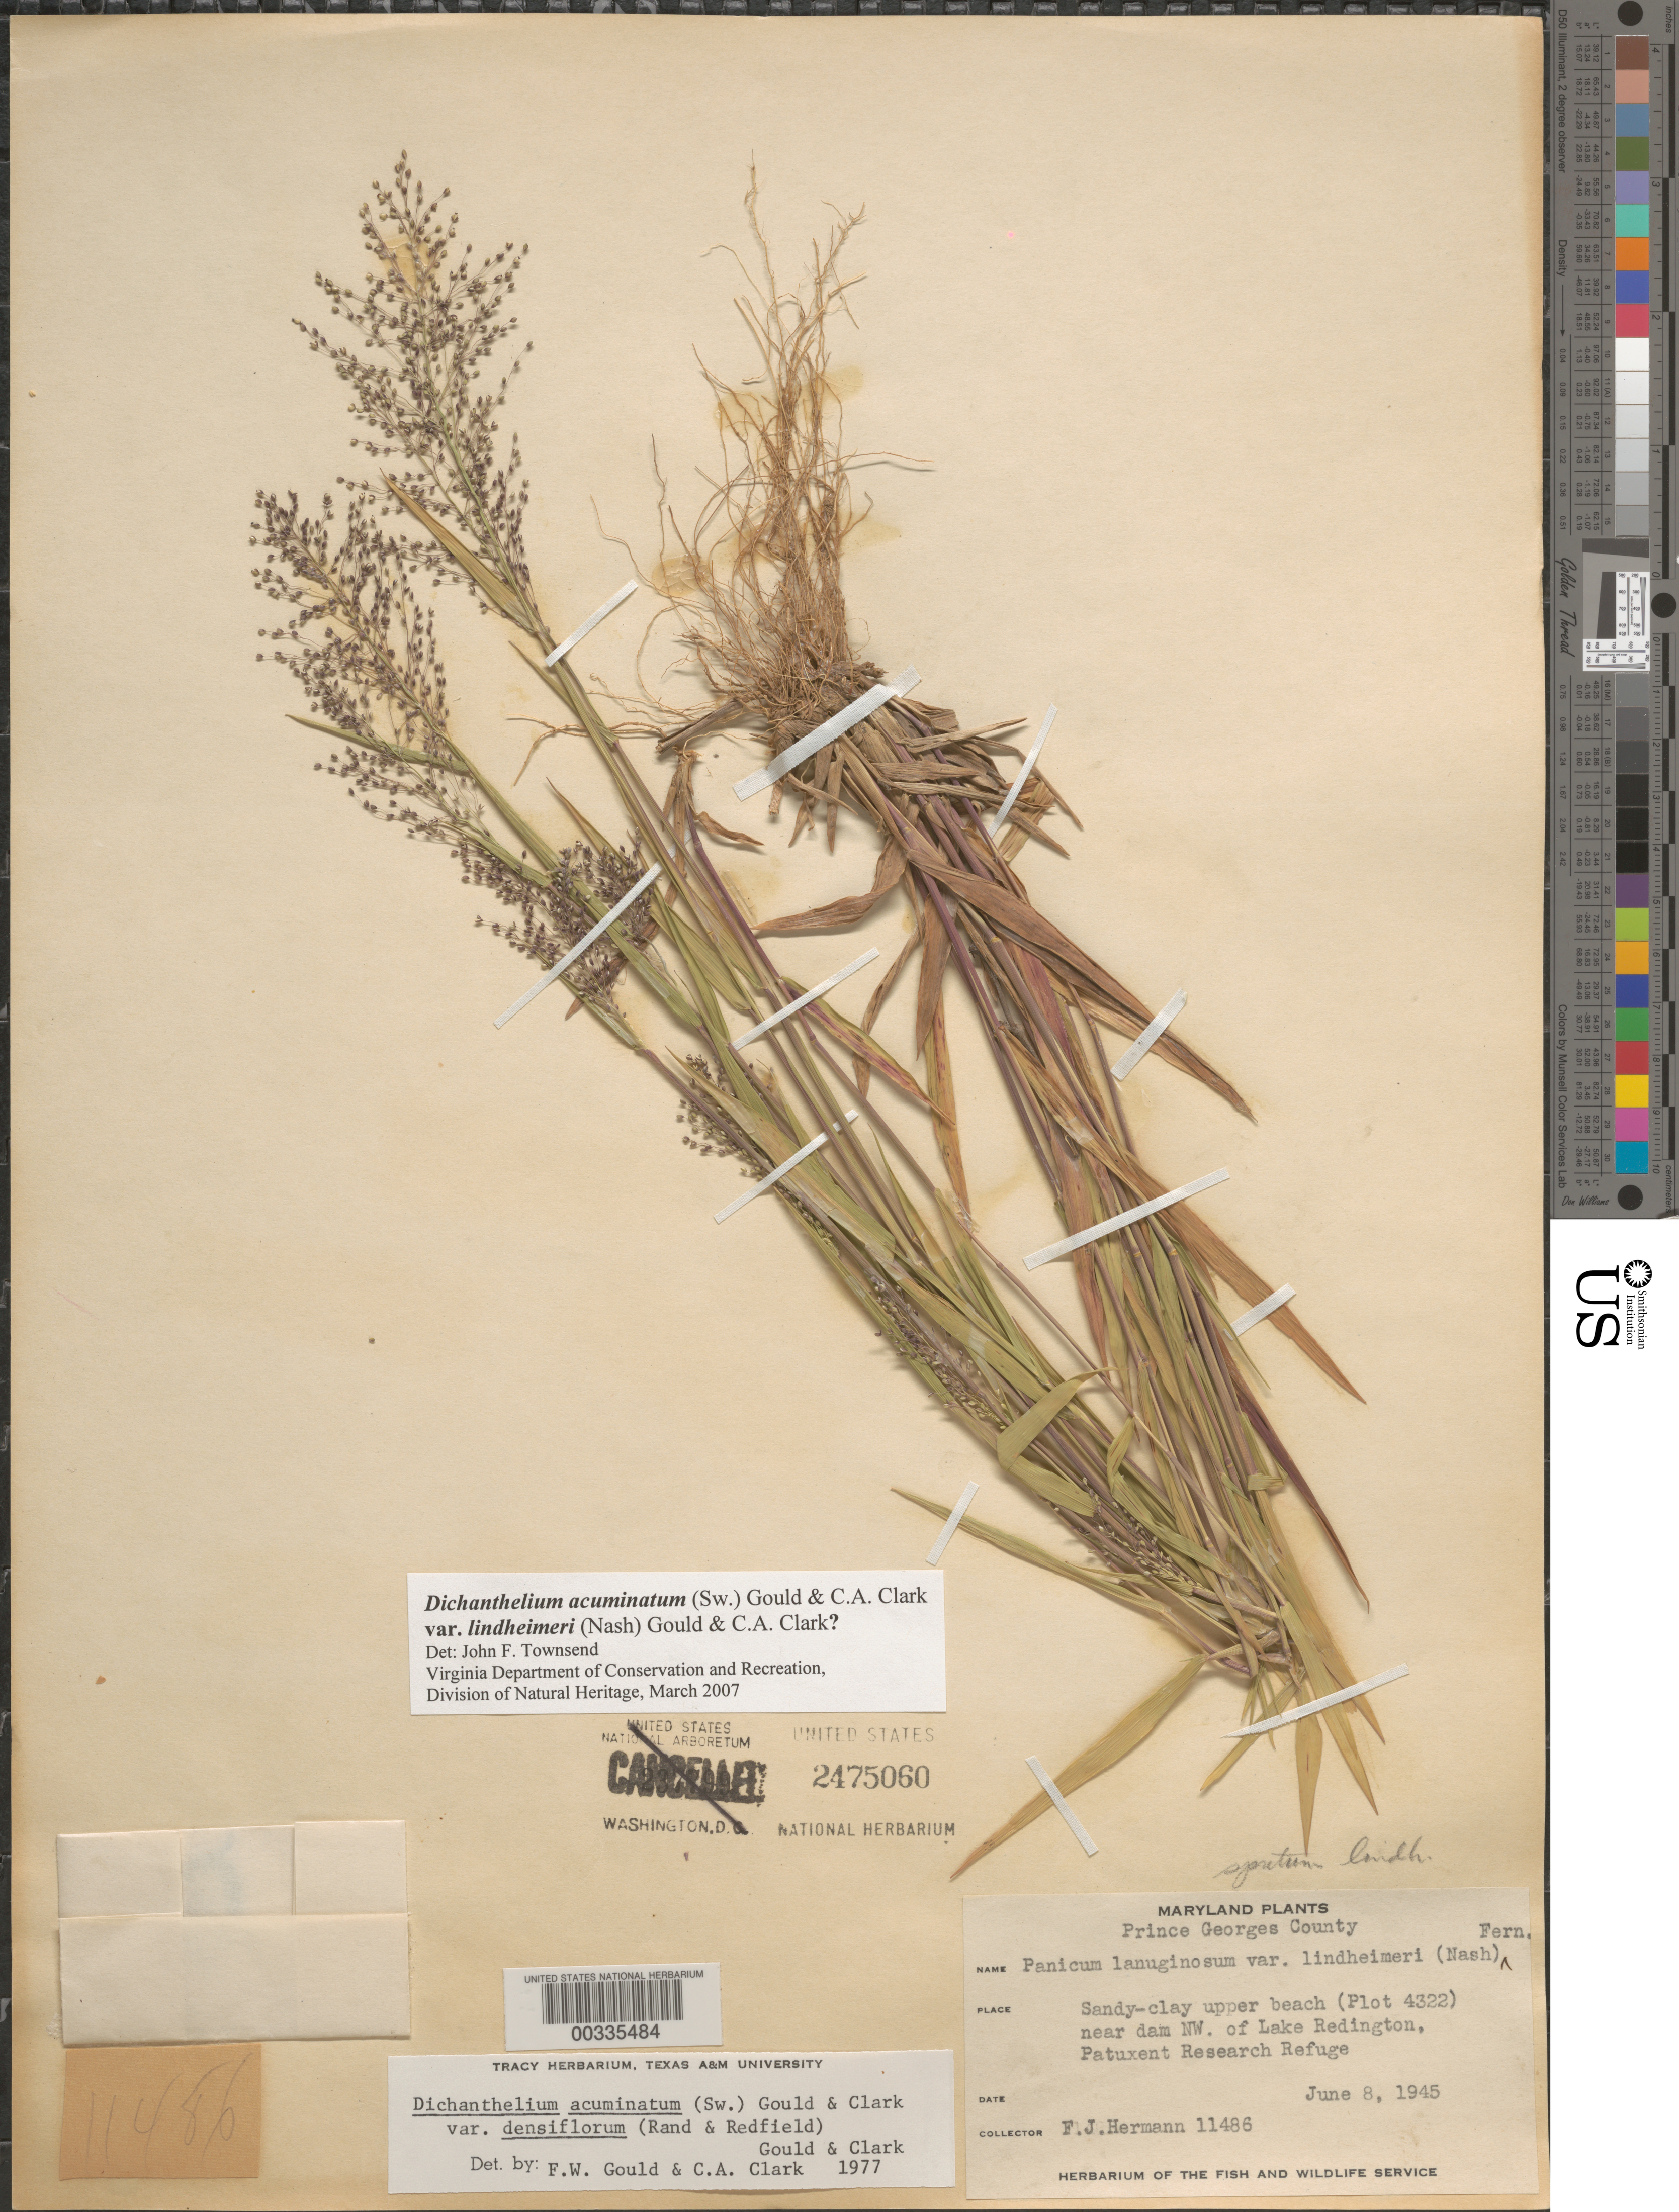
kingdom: Plantae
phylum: Tracheophyta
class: Liliopsida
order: Poales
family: Poaceae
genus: Dichanthelium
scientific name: Dichanthelium acuminatum var. lindheimeri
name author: (Nash) Gould & C.A. Clark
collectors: F. J. Hermann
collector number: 11486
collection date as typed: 08 Jun 1945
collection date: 1945-06-08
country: United States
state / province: Maryland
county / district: Prince George's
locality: Northwest of Lake Redington, Patuxent Research Refuge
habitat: Sandy clay upper beach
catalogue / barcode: US 2475060